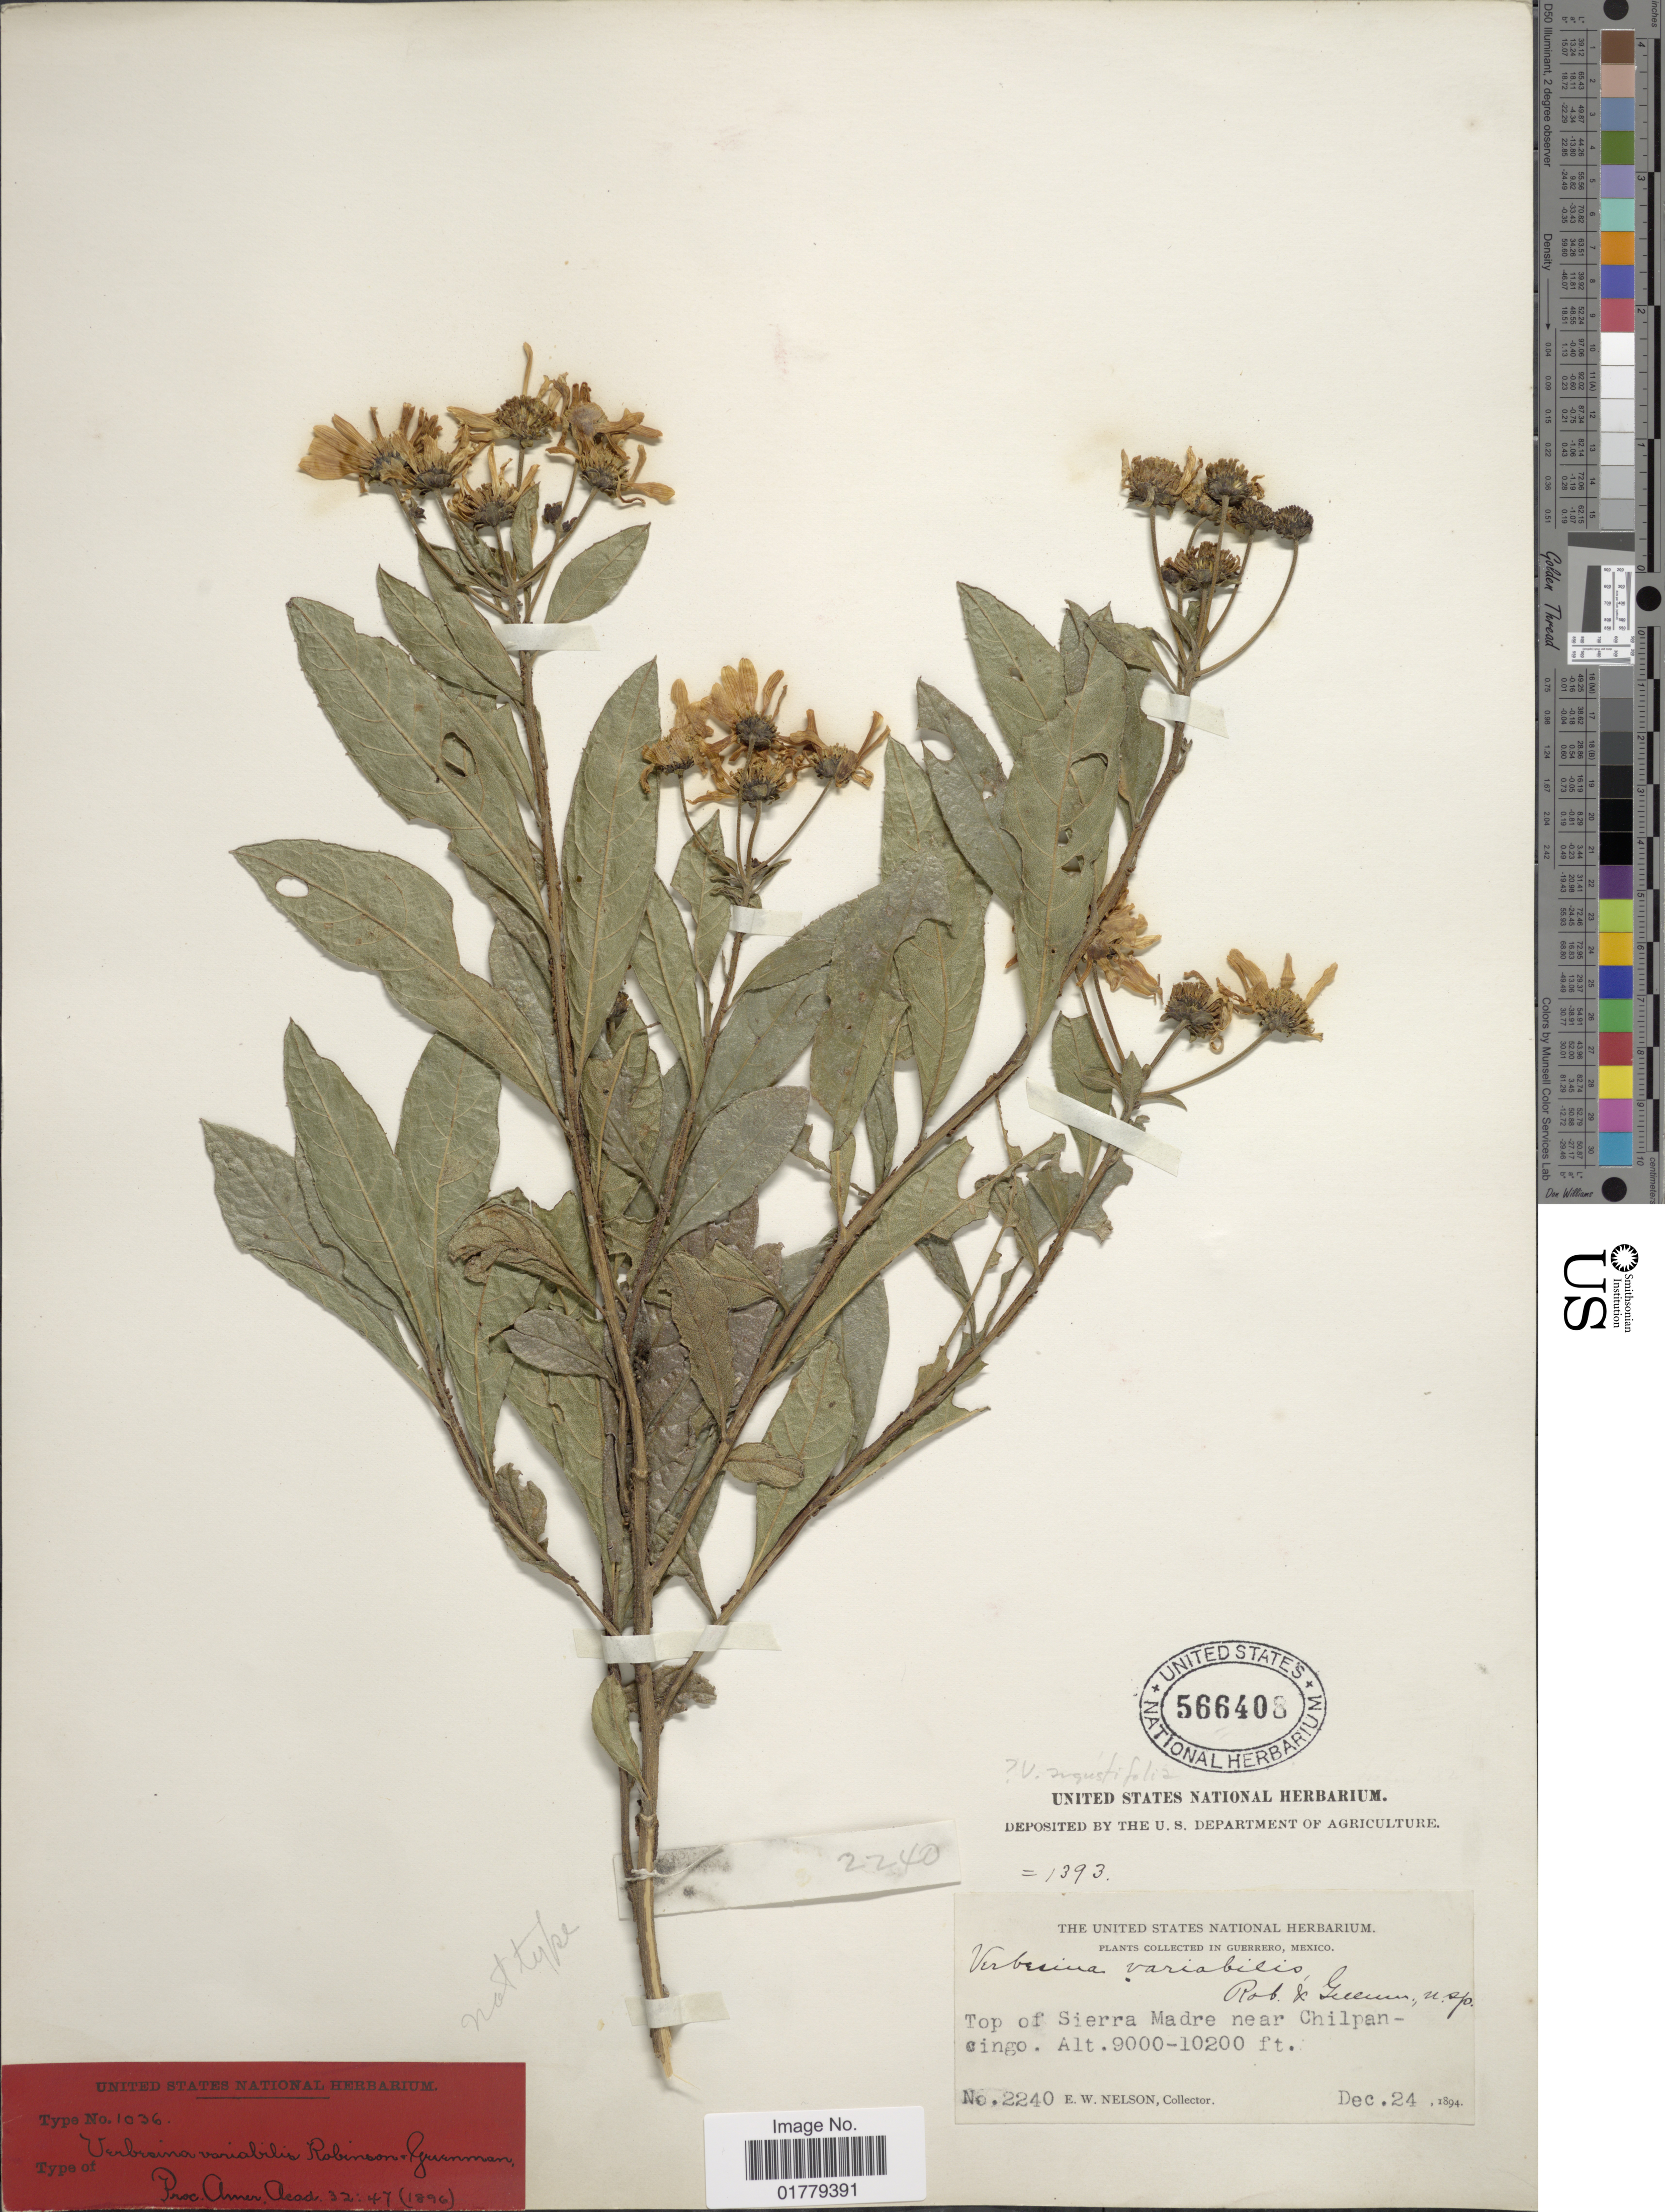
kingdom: Plantae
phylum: Tracheophyta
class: Magnoliopsida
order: Asterales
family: Asteraceae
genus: Verbesina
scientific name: Verbesina angustifolia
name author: S.F. Blake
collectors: E. W. Nelson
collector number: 2240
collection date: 1894-12-24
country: Mexico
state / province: Guerrero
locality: In Guerrero, Mexico. Top of Sierra Madre near Chilpancingo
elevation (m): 2743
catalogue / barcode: US 566408